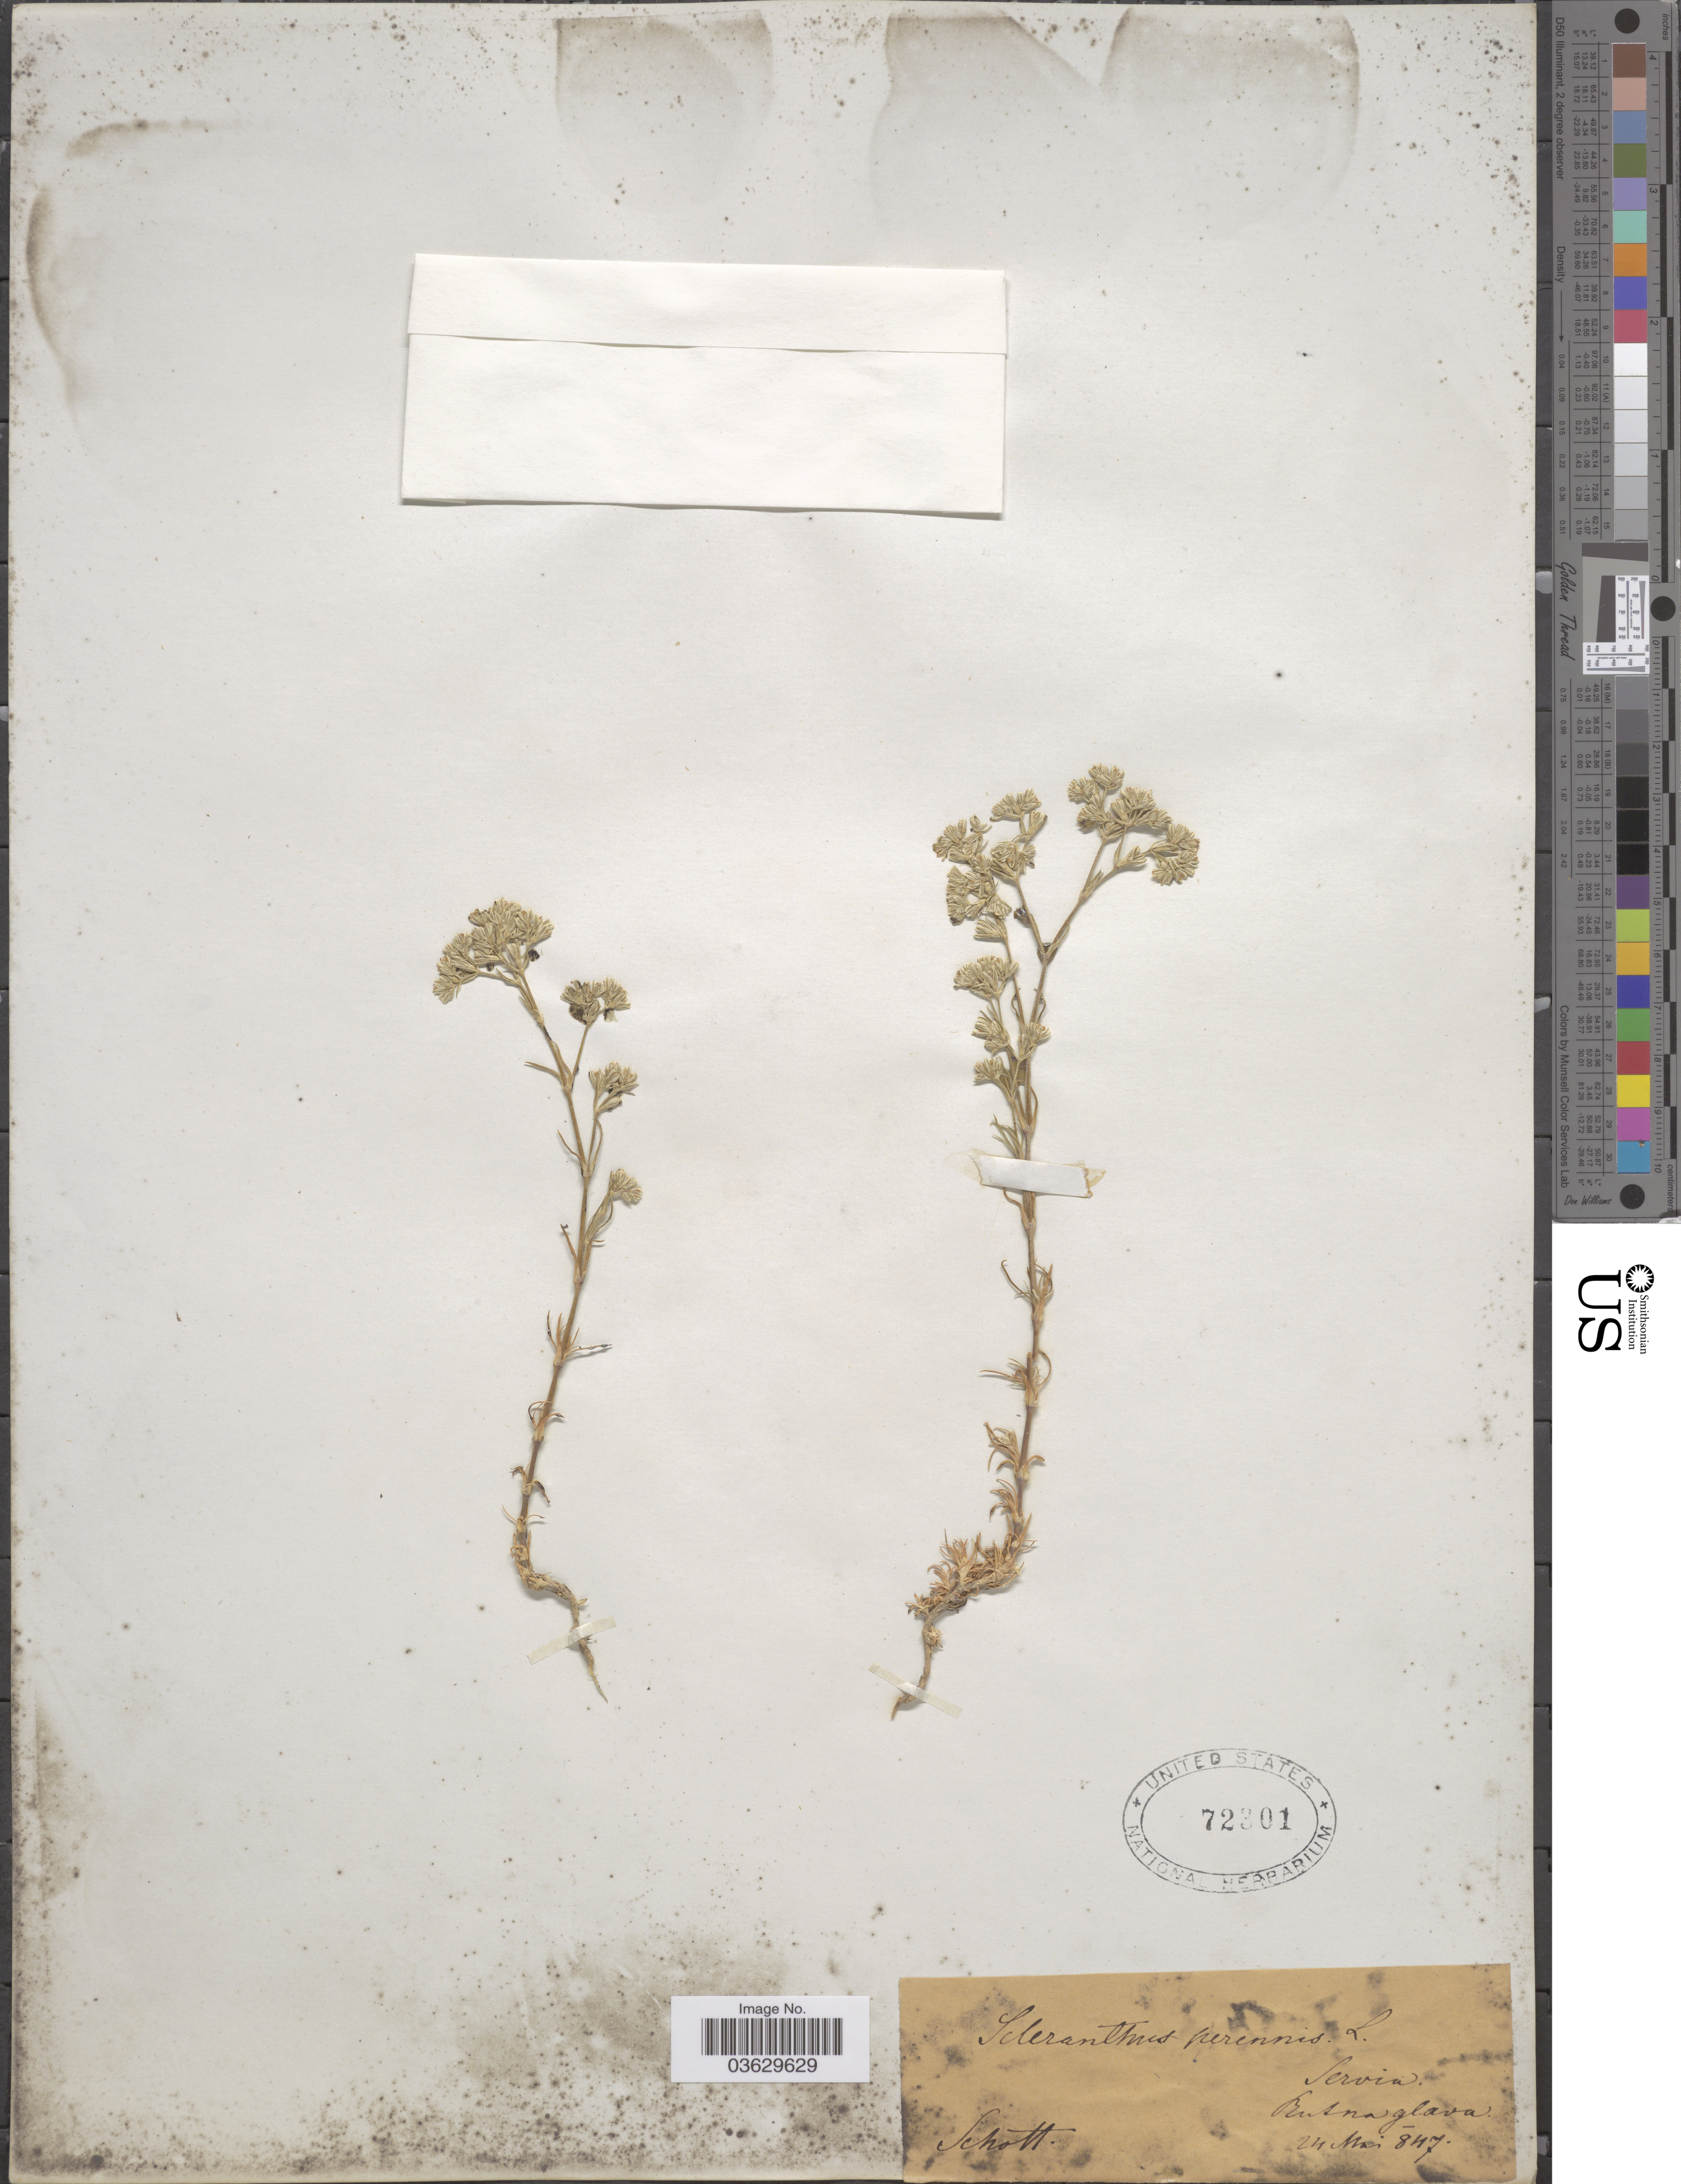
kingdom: Plantae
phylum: Tracheophyta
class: Magnoliopsida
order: Caryophyllales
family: Caryophyllaceae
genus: Scleranthus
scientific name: Scleranthus perennis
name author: L.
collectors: Schott, --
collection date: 1847-05-24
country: Serbia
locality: Servia, Rutna glava [Rudna Glava]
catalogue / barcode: US 72301